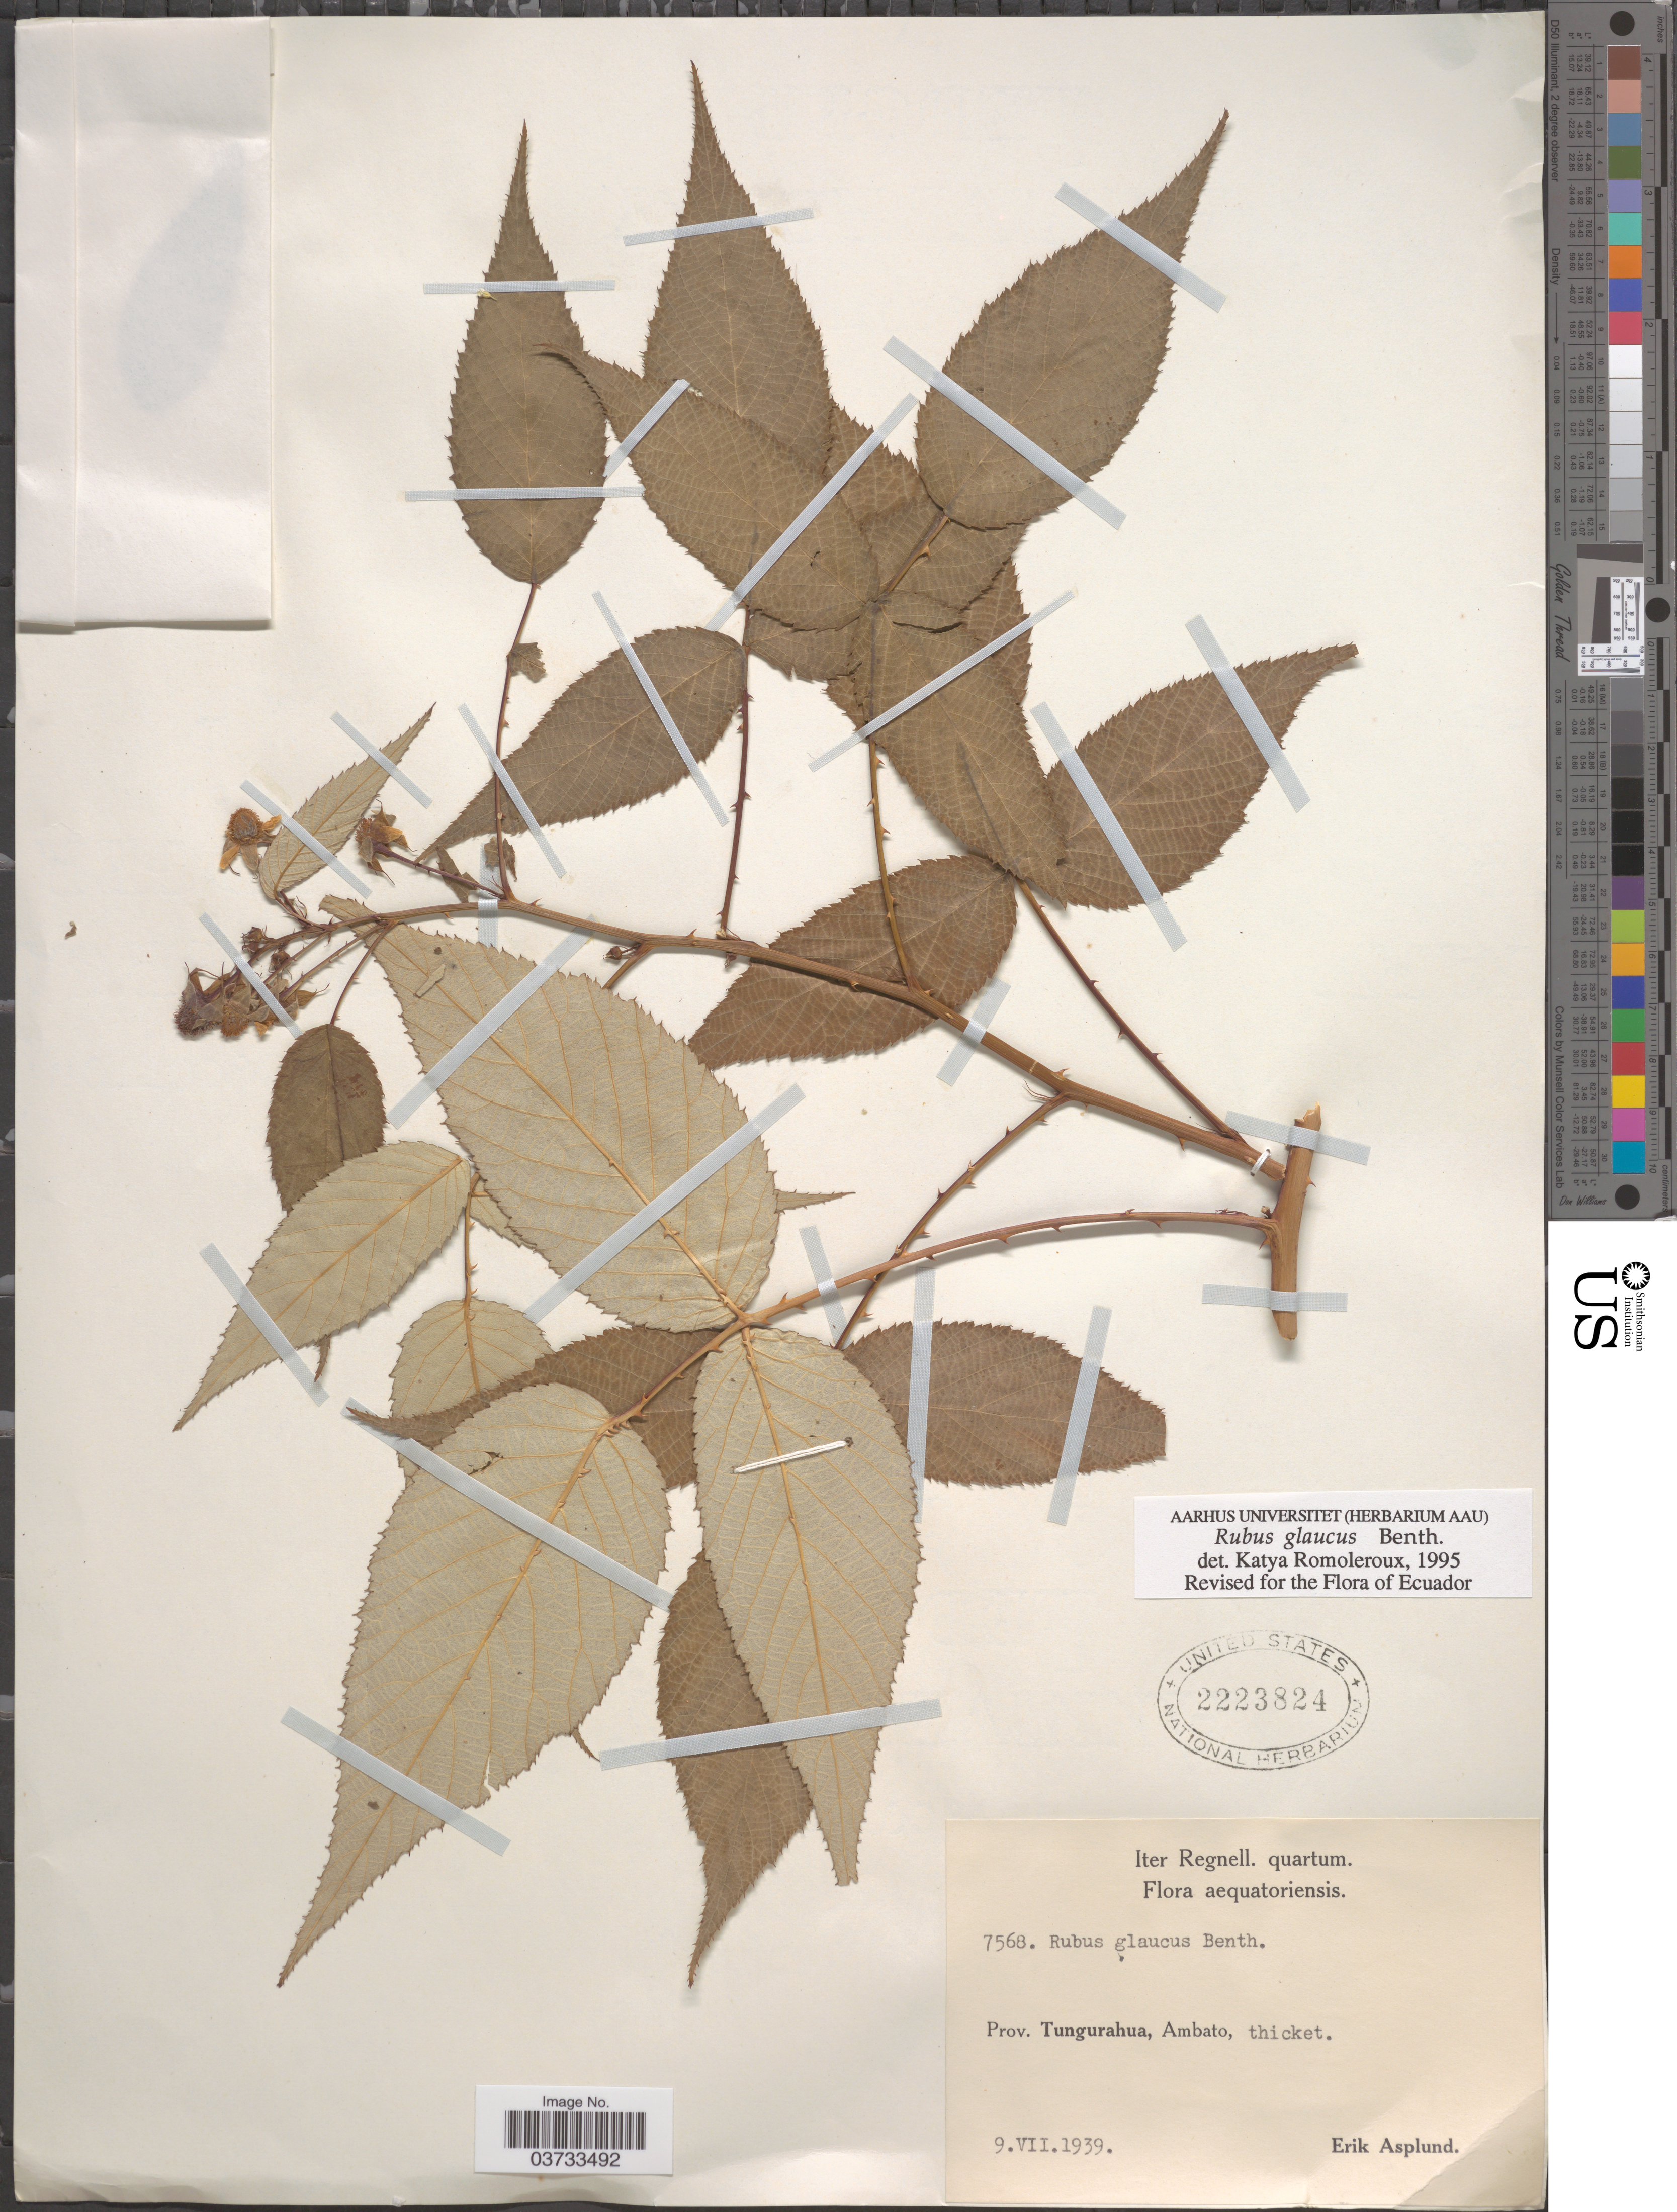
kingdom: Plantae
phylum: Tracheophyta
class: Magnoliopsida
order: Rosales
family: Rosaceae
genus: Rubus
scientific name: Rubus glaucus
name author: Benth.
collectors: E. Asplund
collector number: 7568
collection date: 1939-07-09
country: Ecuador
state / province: Tungurahua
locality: Ambato.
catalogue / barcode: US 2223824